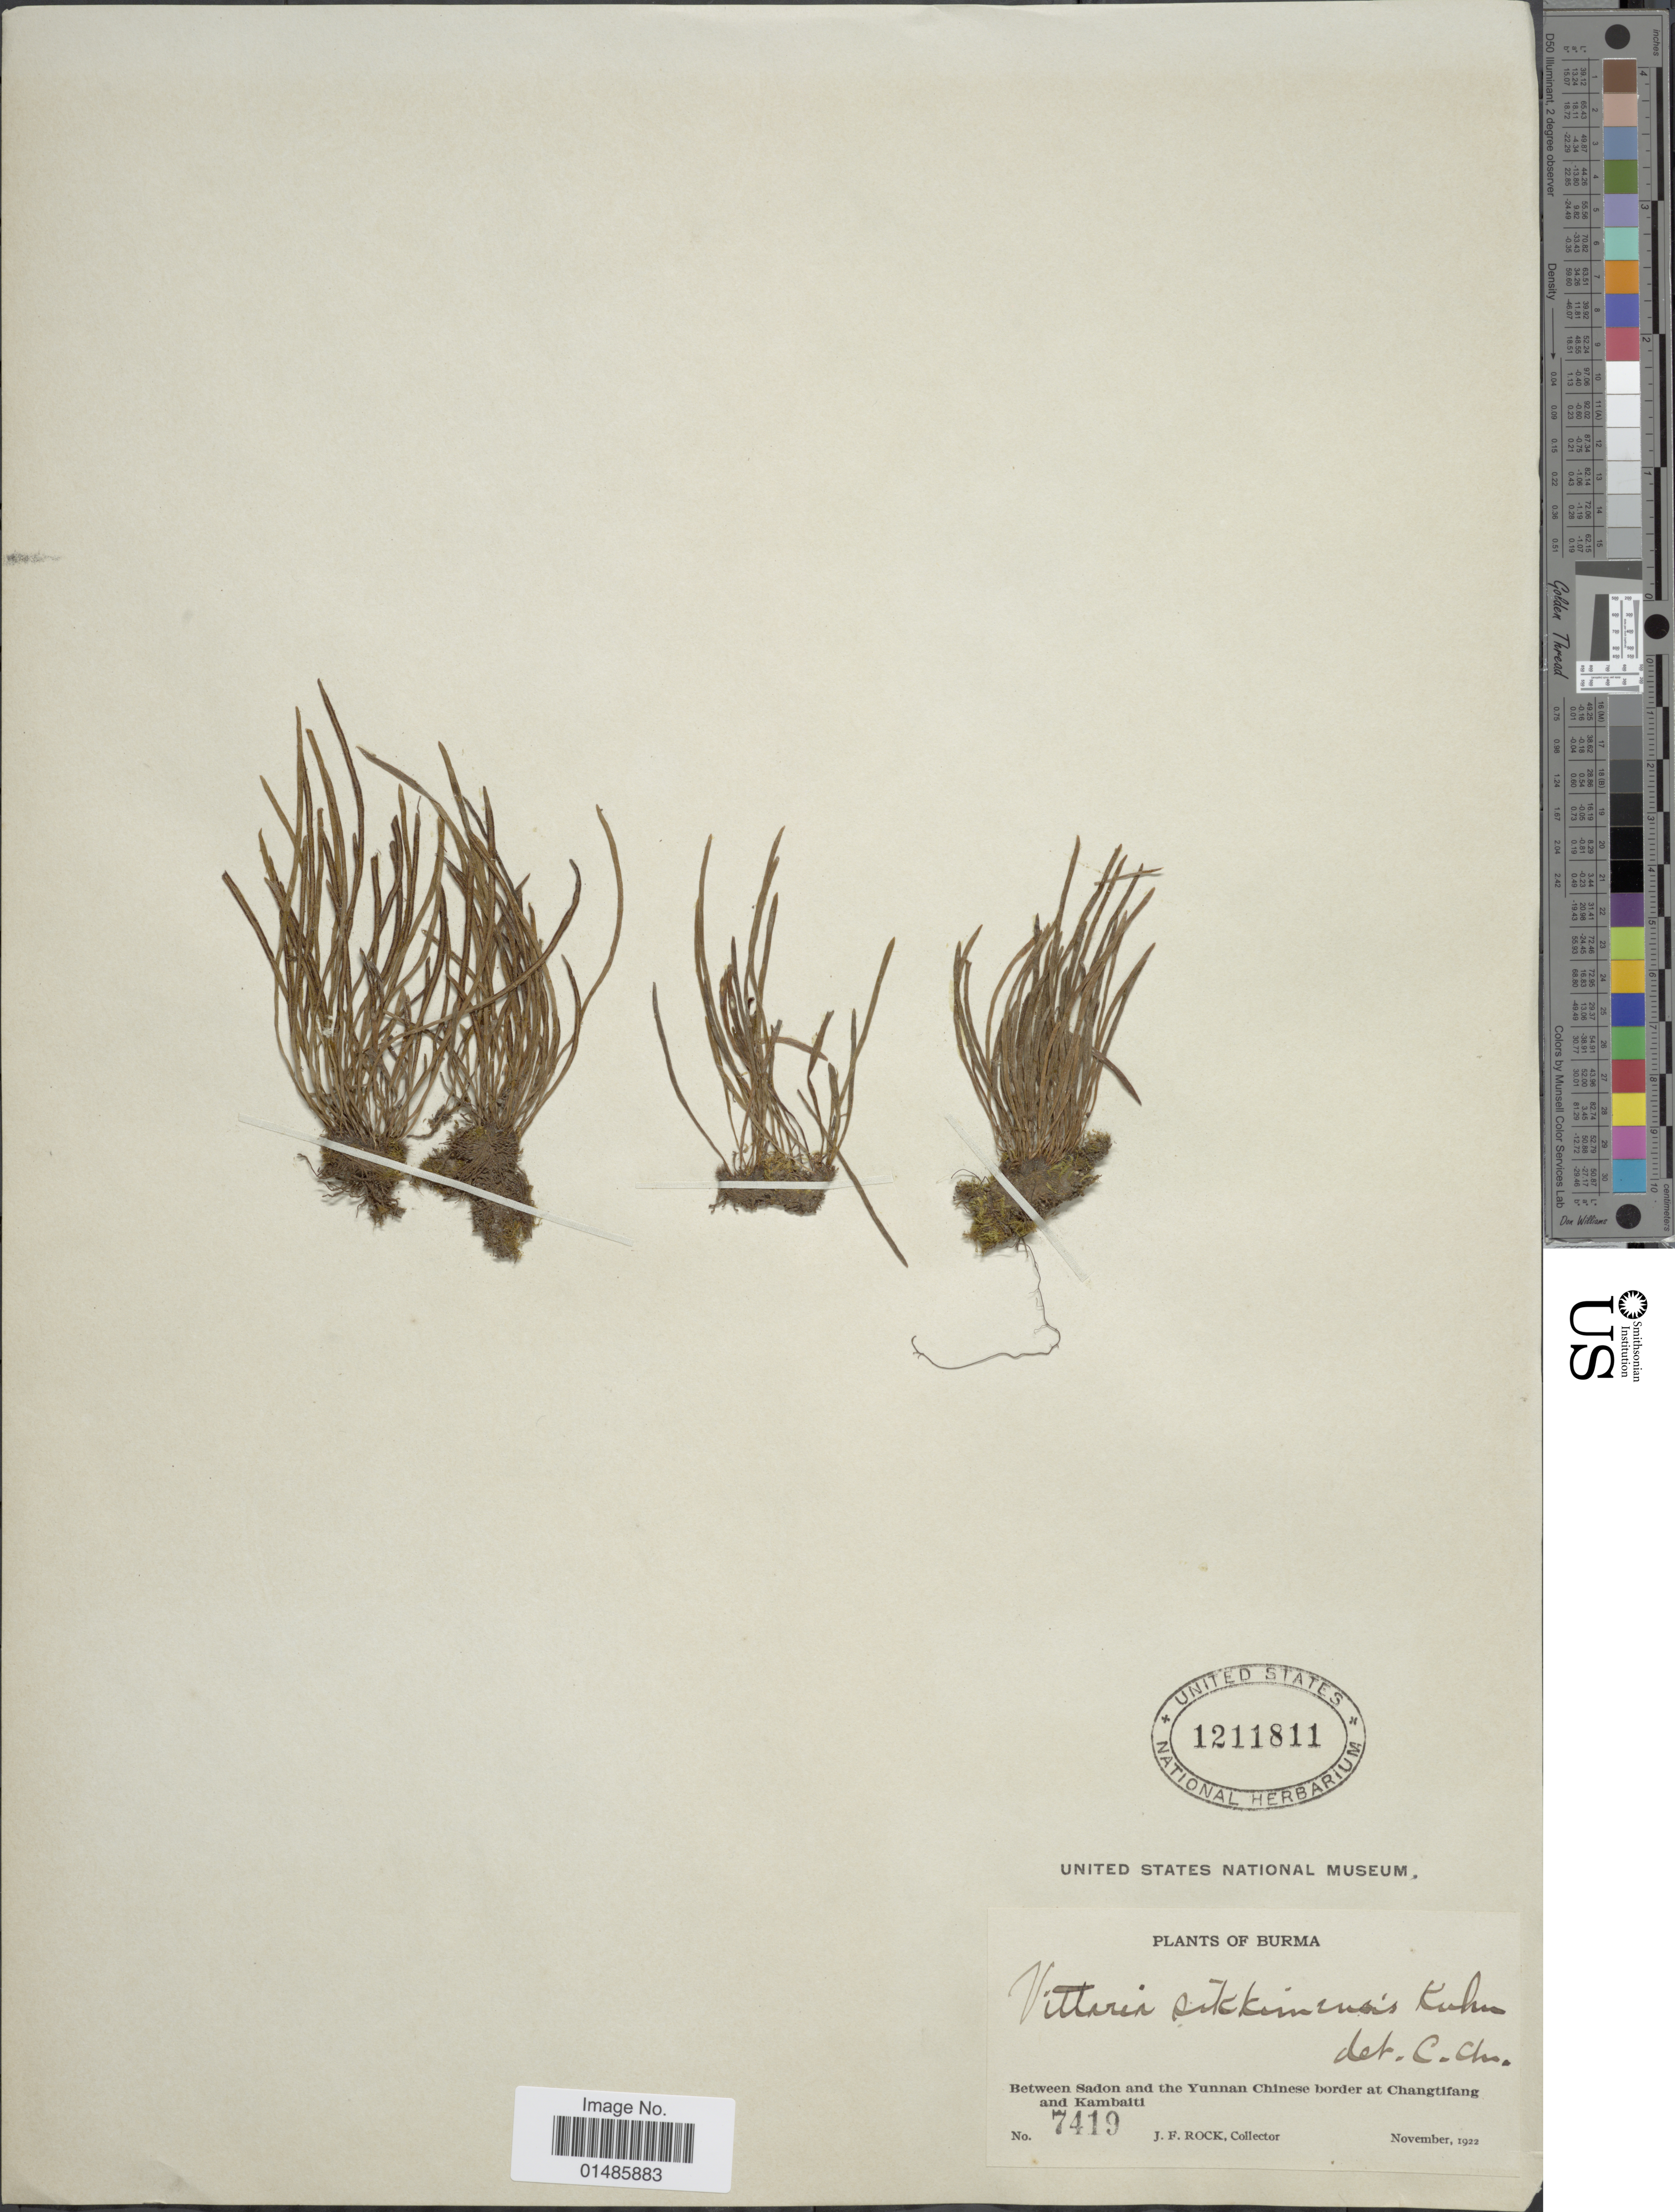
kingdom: Plantae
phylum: Tracheophyta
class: Polypodiopsida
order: Polypodiales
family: Pteridaceae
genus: Haplopteris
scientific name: Haplopteris sikkimensis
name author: (Kuhn) E.H. Crane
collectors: J. Rock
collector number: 7419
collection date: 1922-11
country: Myanmar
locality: Burma. Between Sadon and the Yunnan Chinese border at Changtifang and Kambaiti.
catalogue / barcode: US 1211811